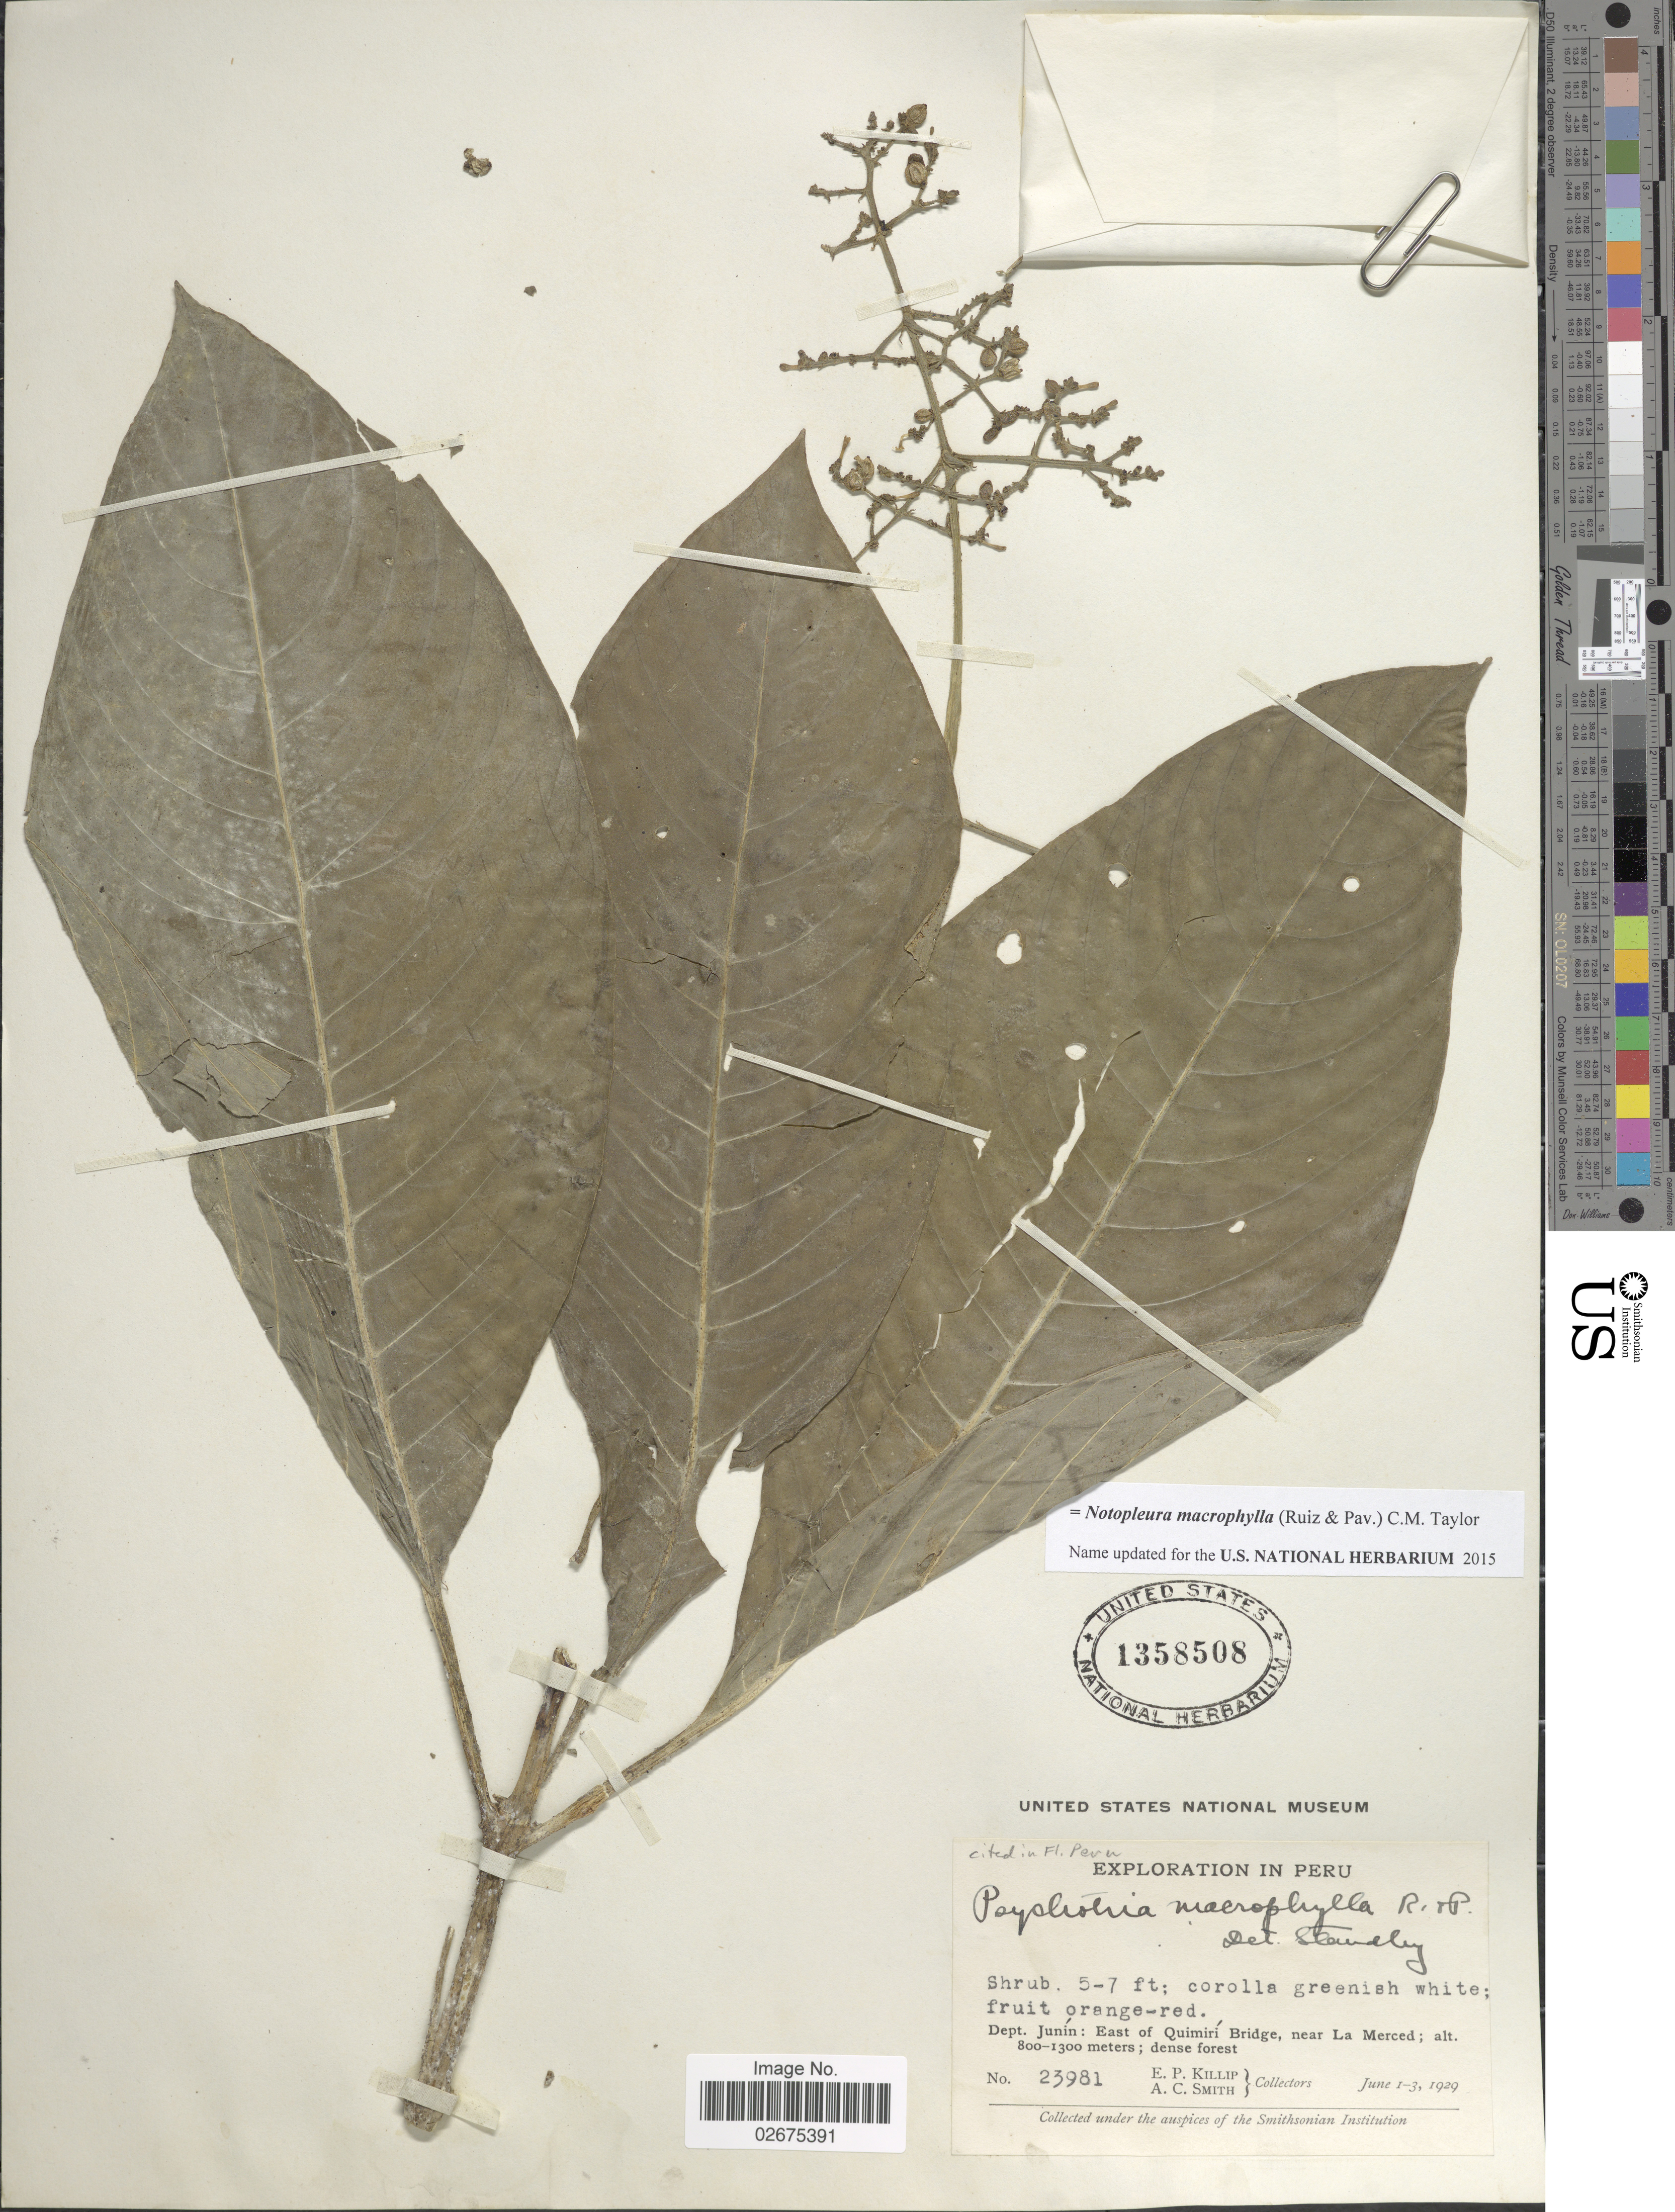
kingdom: Plantae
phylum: Tracheophyta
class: Magnoliopsida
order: Gentianales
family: Rubiaceae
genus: Notopleura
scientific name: Notopleura macrophylla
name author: (Ruiz & Pav.) C.M. Taylor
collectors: E. P. Killip & A. C. Smith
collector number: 23981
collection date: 1929-06-01/1929-06-03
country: Peru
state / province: Junín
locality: Dept. Junín: East of Quimirí Bridge, near La Merced; dense forest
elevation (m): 800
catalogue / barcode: US 1358508